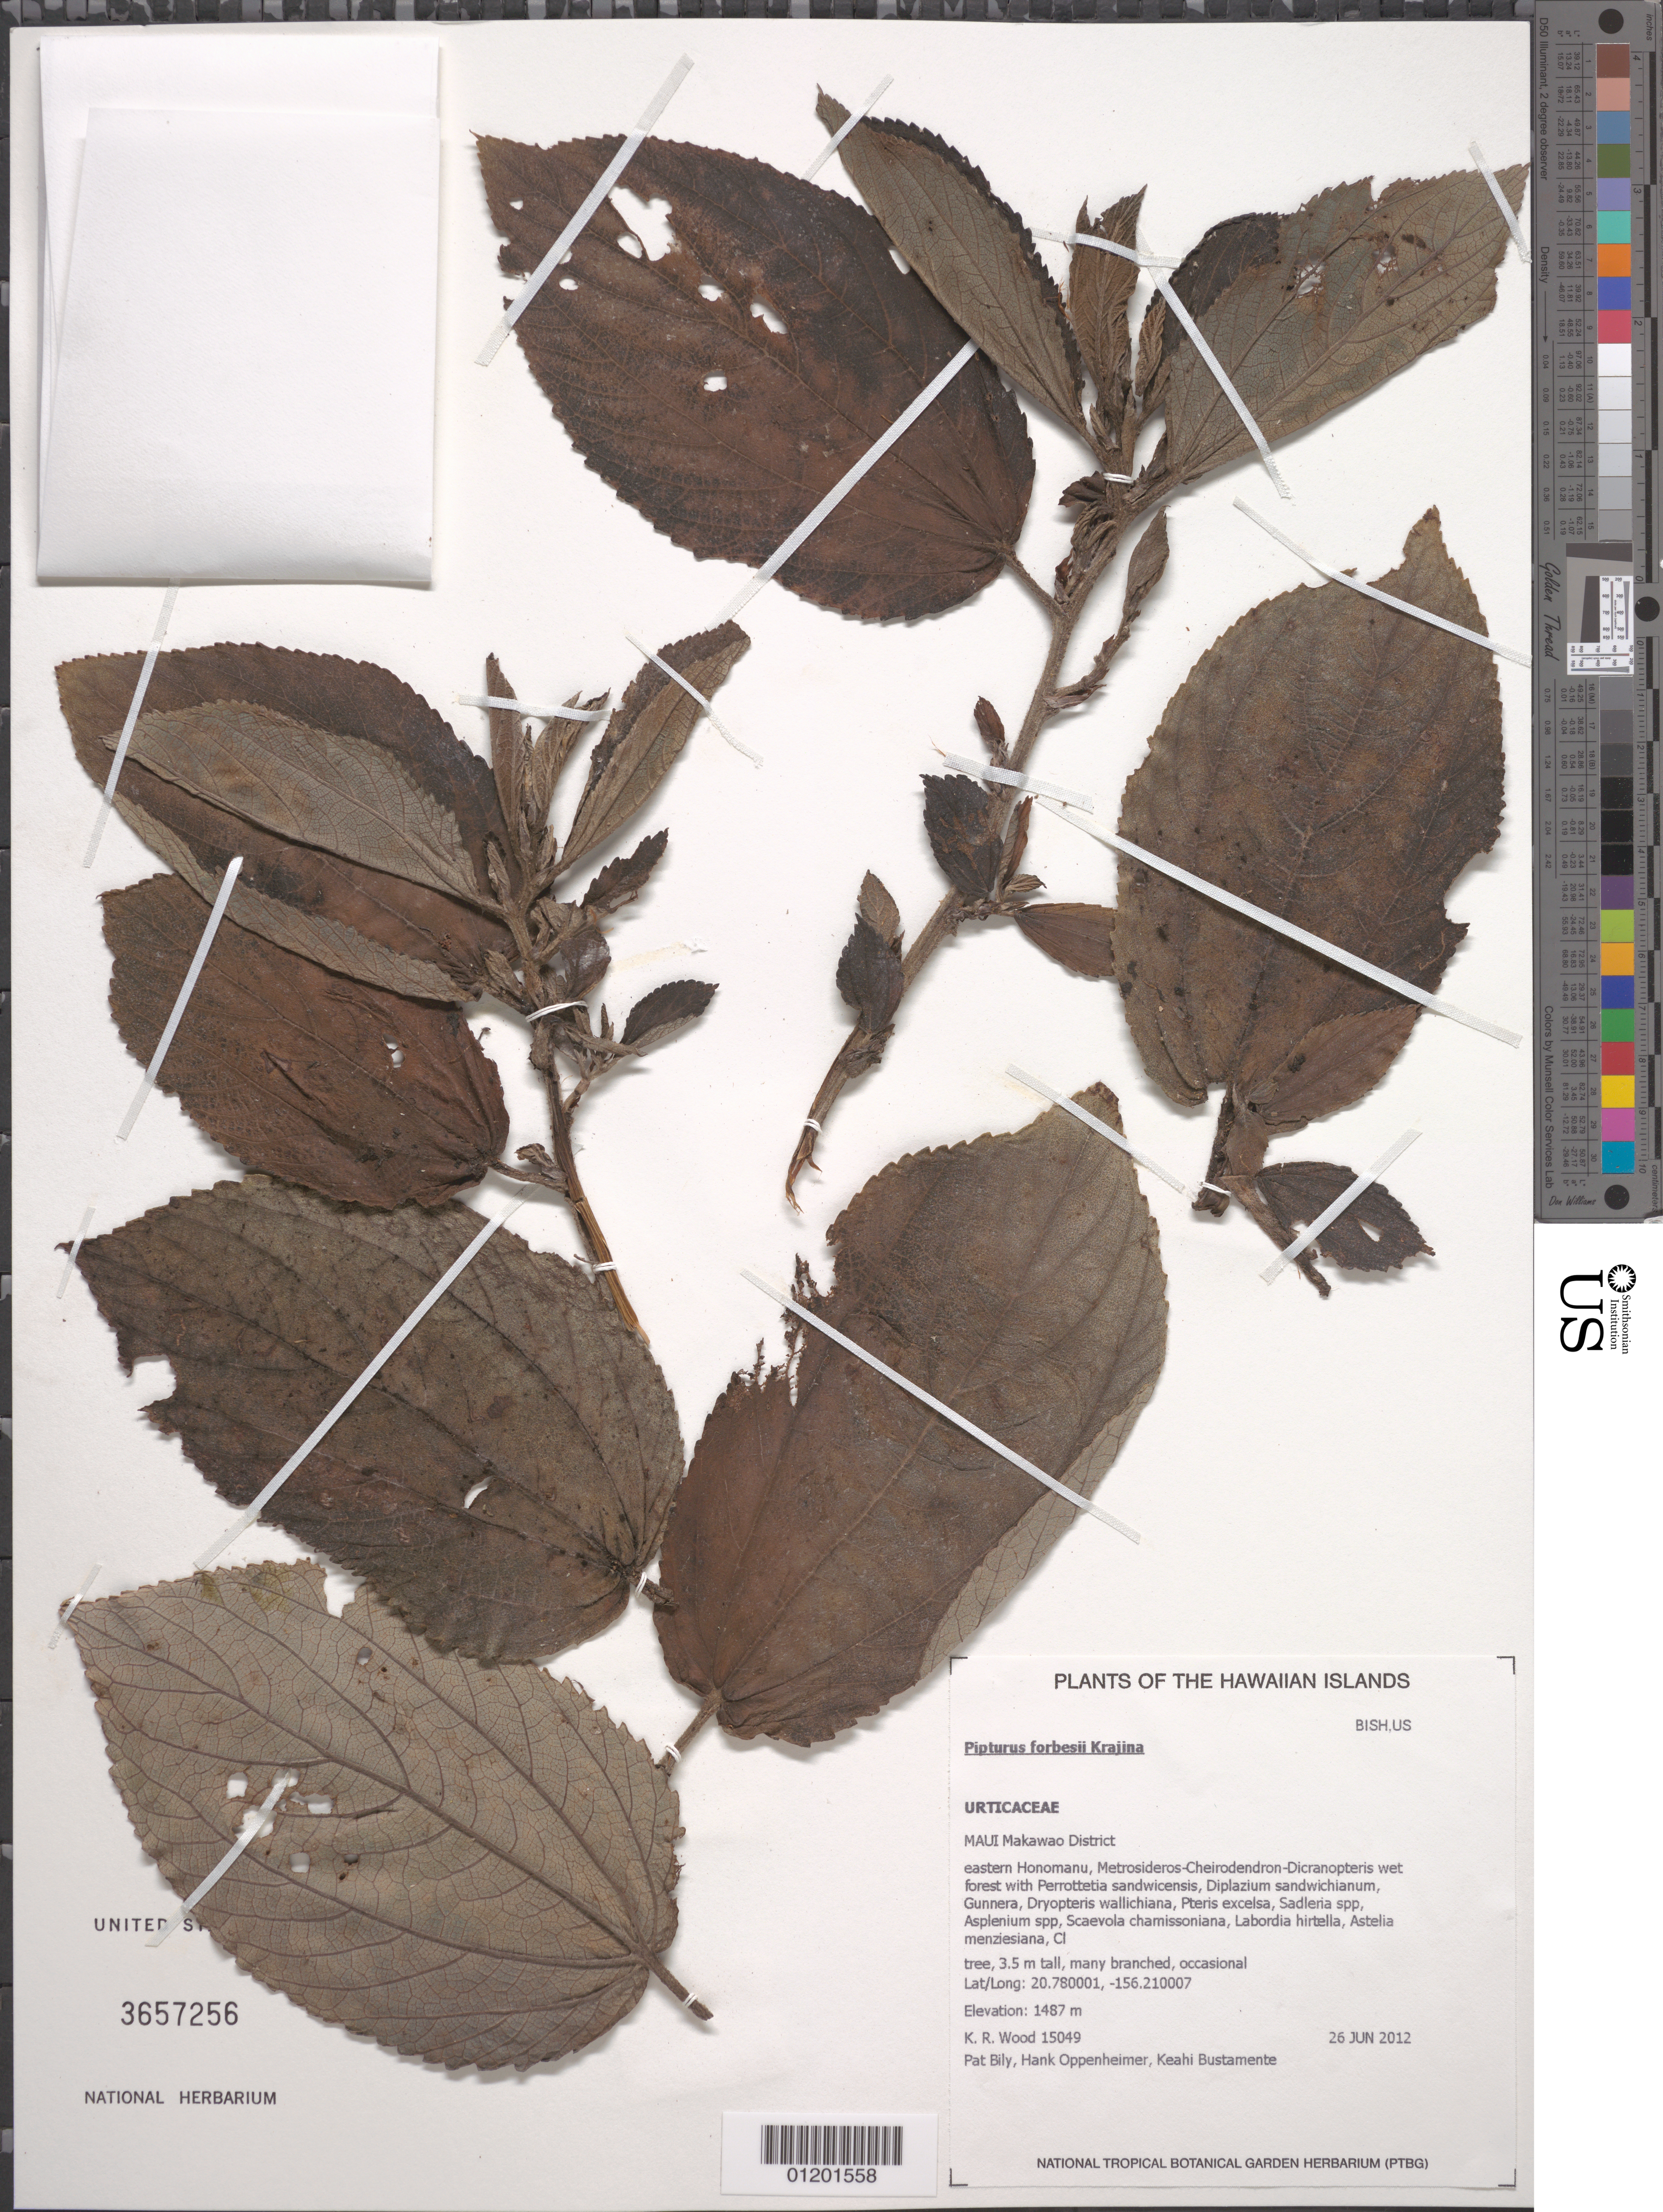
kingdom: Plantae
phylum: Tracheophyta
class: Magnoliopsida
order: Rosales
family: Urticaceae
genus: Pipturus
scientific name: Pipturus forbesii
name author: Krajina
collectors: K. R. Wood, P. Bily, H. L. Oppenheimer & K. M. Bustamente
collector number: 15049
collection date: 2012-06-26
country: United States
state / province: Hawaii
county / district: Maui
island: Maui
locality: Makawao District, Eastern Honomanu.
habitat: Wet forest.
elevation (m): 1487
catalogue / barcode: US 3657256